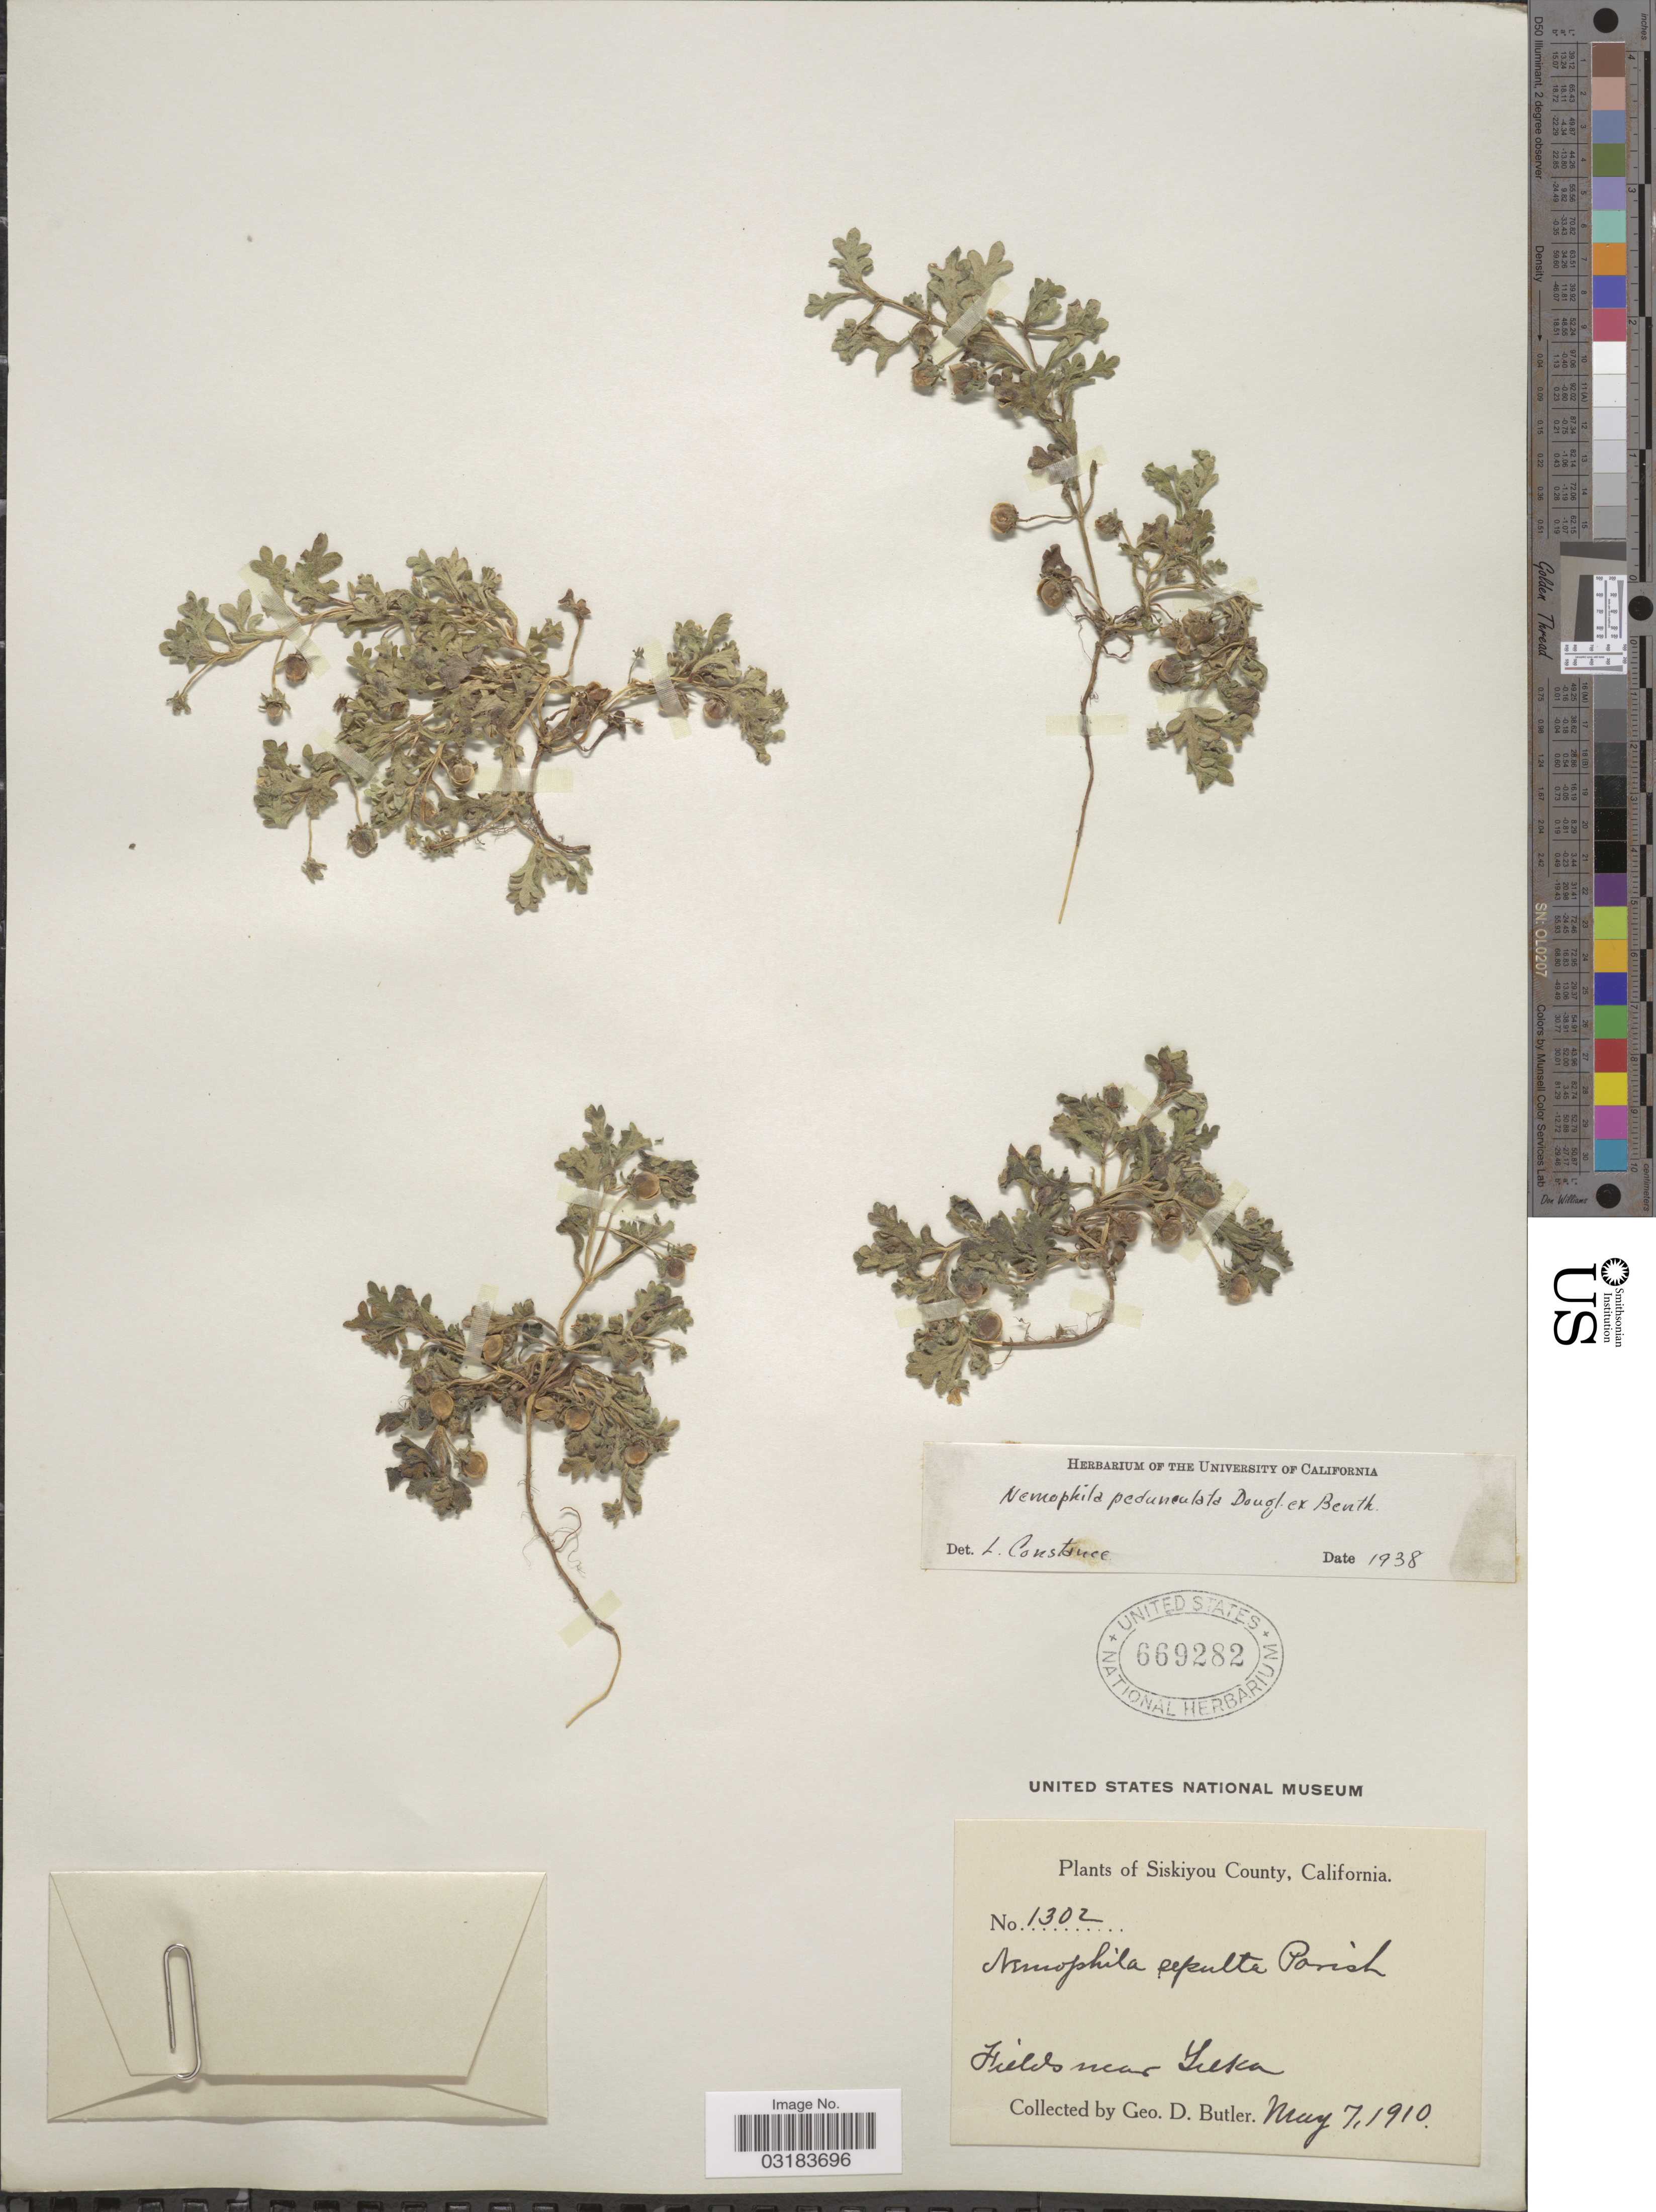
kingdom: Plantae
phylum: Tracheophyta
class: Magnoliopsida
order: Boraginales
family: Hydrophyllaceae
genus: Nemophila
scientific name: Nemophila pedunculata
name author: Douglas ex Benth.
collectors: G. D. Butler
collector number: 1302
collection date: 1910-05-07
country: United States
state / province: California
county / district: Siskiyou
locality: Siskiyou County. Fields near Yreka.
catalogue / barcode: US 669282